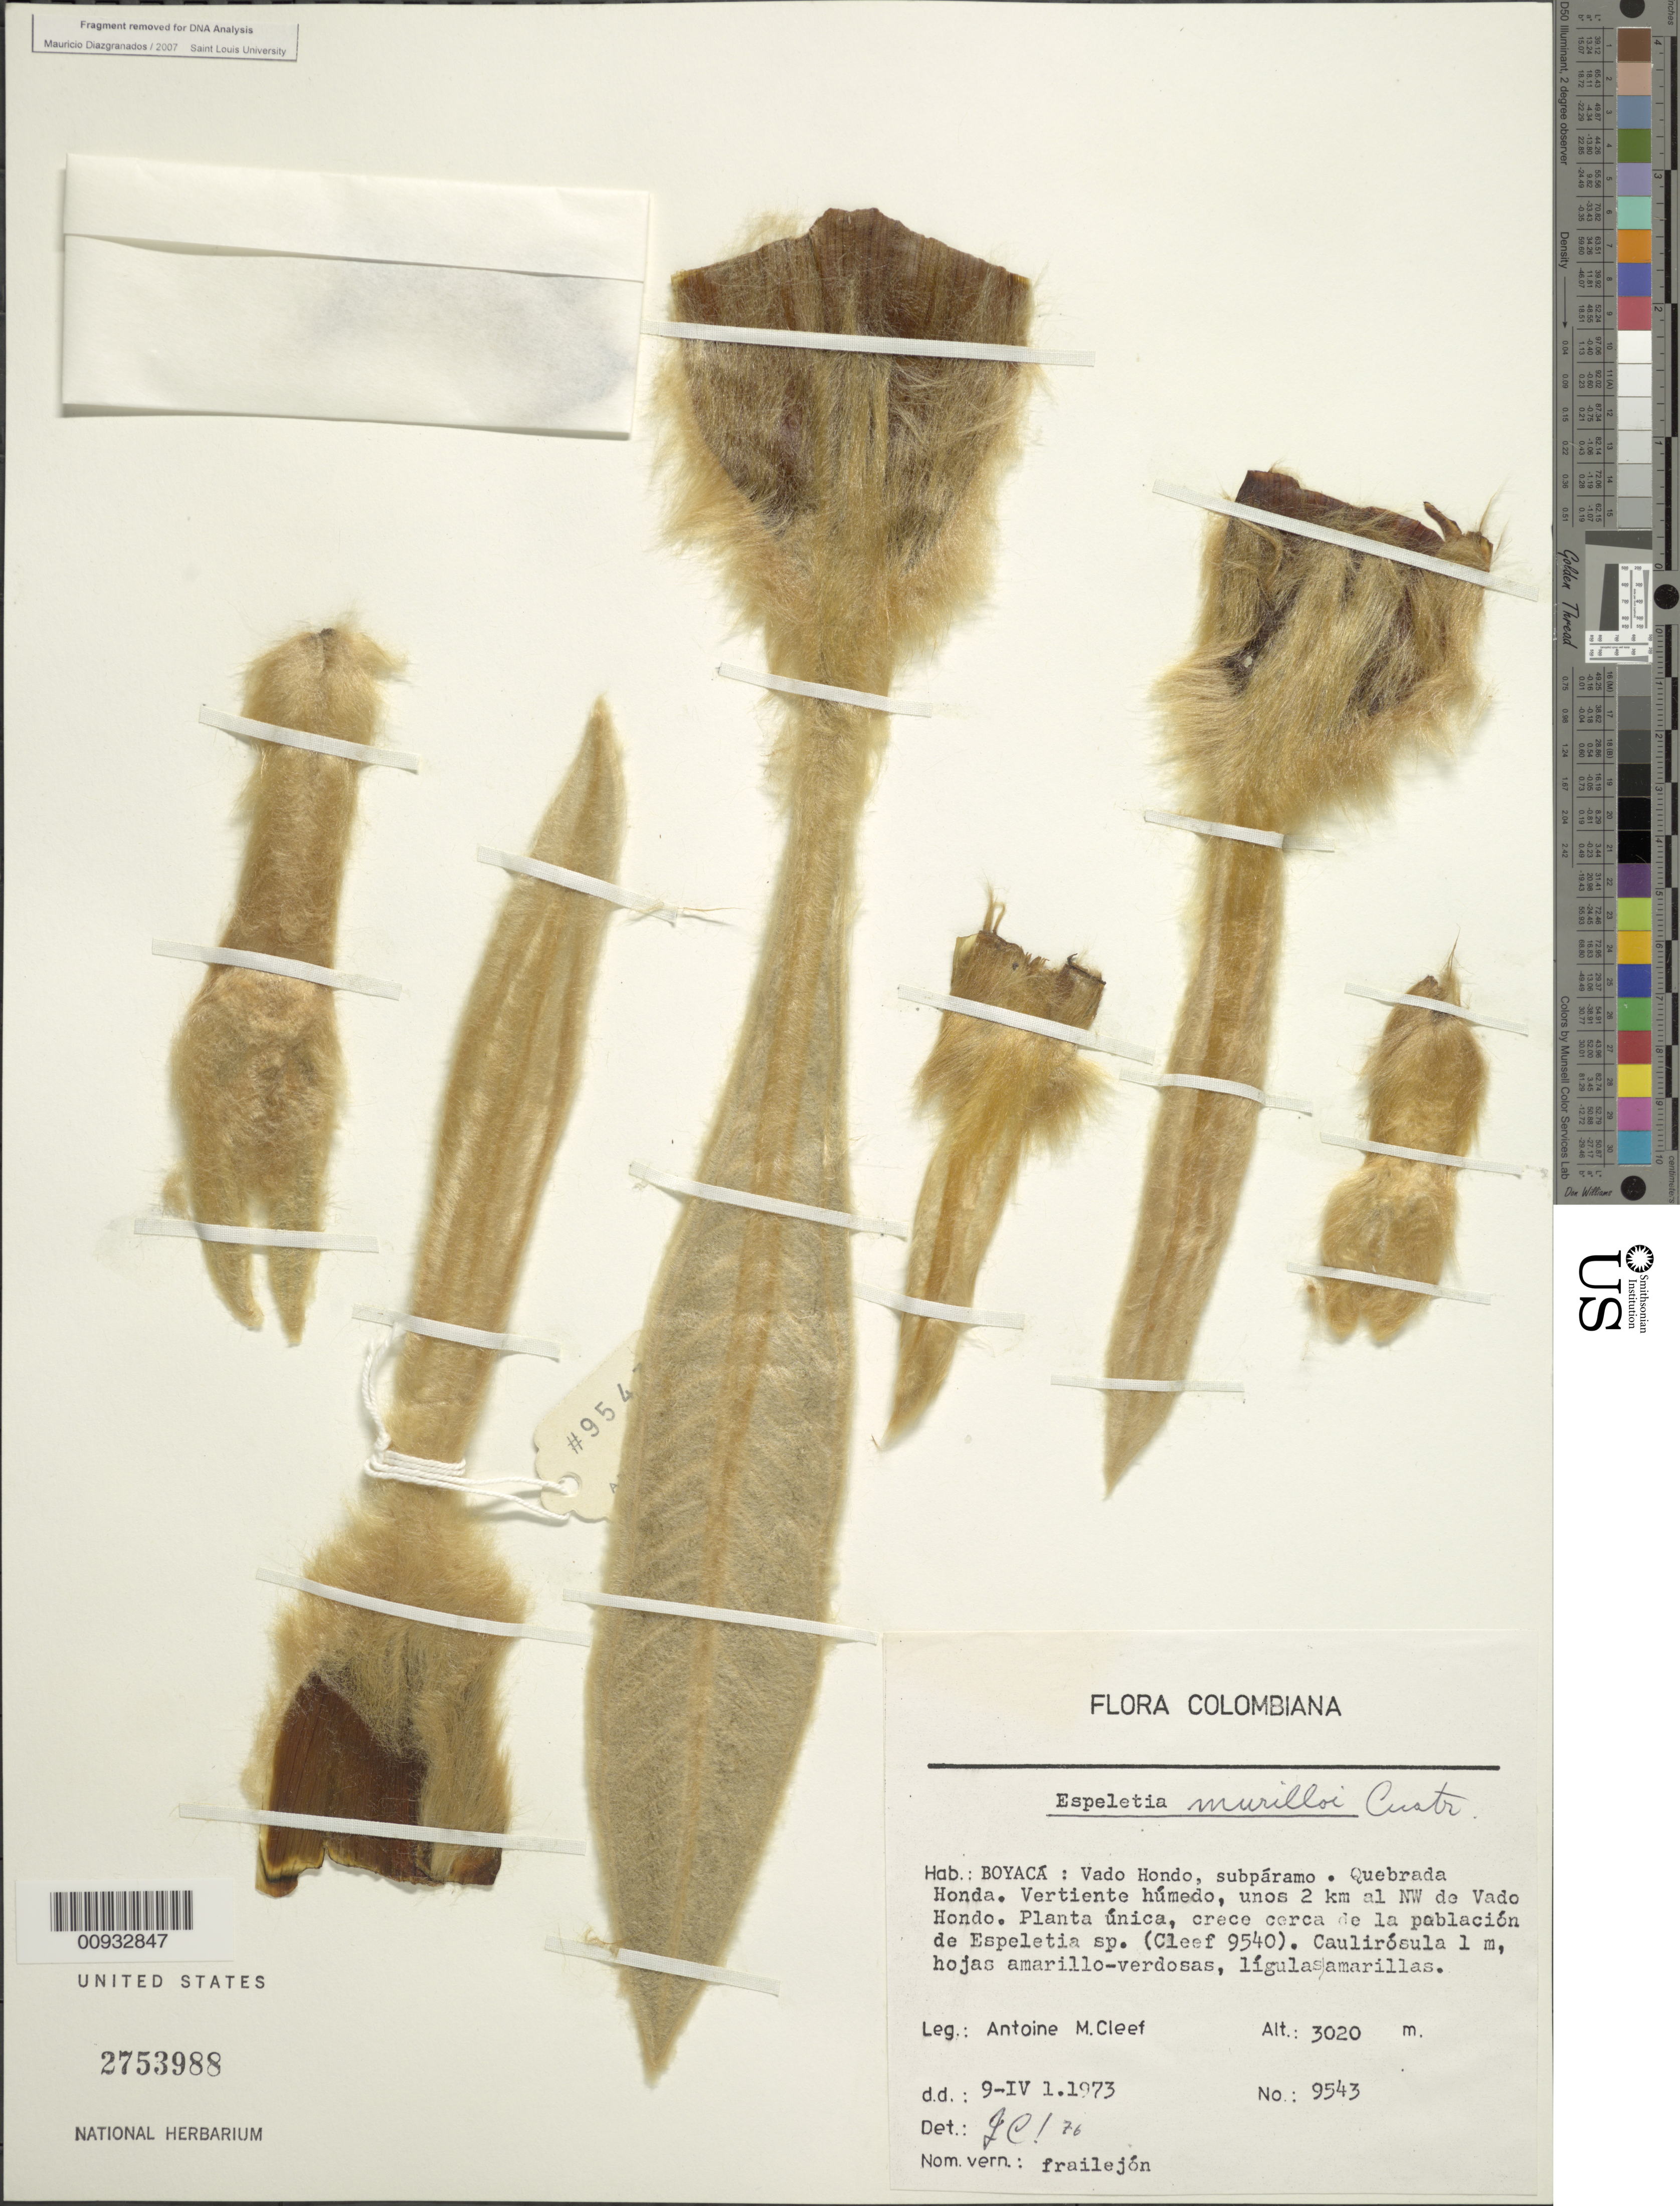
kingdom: Plantae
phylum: Tracheophyta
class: Magnoliopsida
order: Asterales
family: Asteraceae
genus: Espeletia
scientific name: Espeletia murilloi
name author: Cuatrec.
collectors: A. M. Cleef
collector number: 9543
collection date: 1973-04-09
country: Colombia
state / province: Boyacá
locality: Vado Hondo, subpáramo. Quebrada Honda. Vertiente húmedo, unos 2 km al NW de Vado Hondo.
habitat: Vertiente húmeda. Planta única que crece junto de la población de Espeletia sp. (Cleef 9540).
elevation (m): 3020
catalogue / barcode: US 2753988